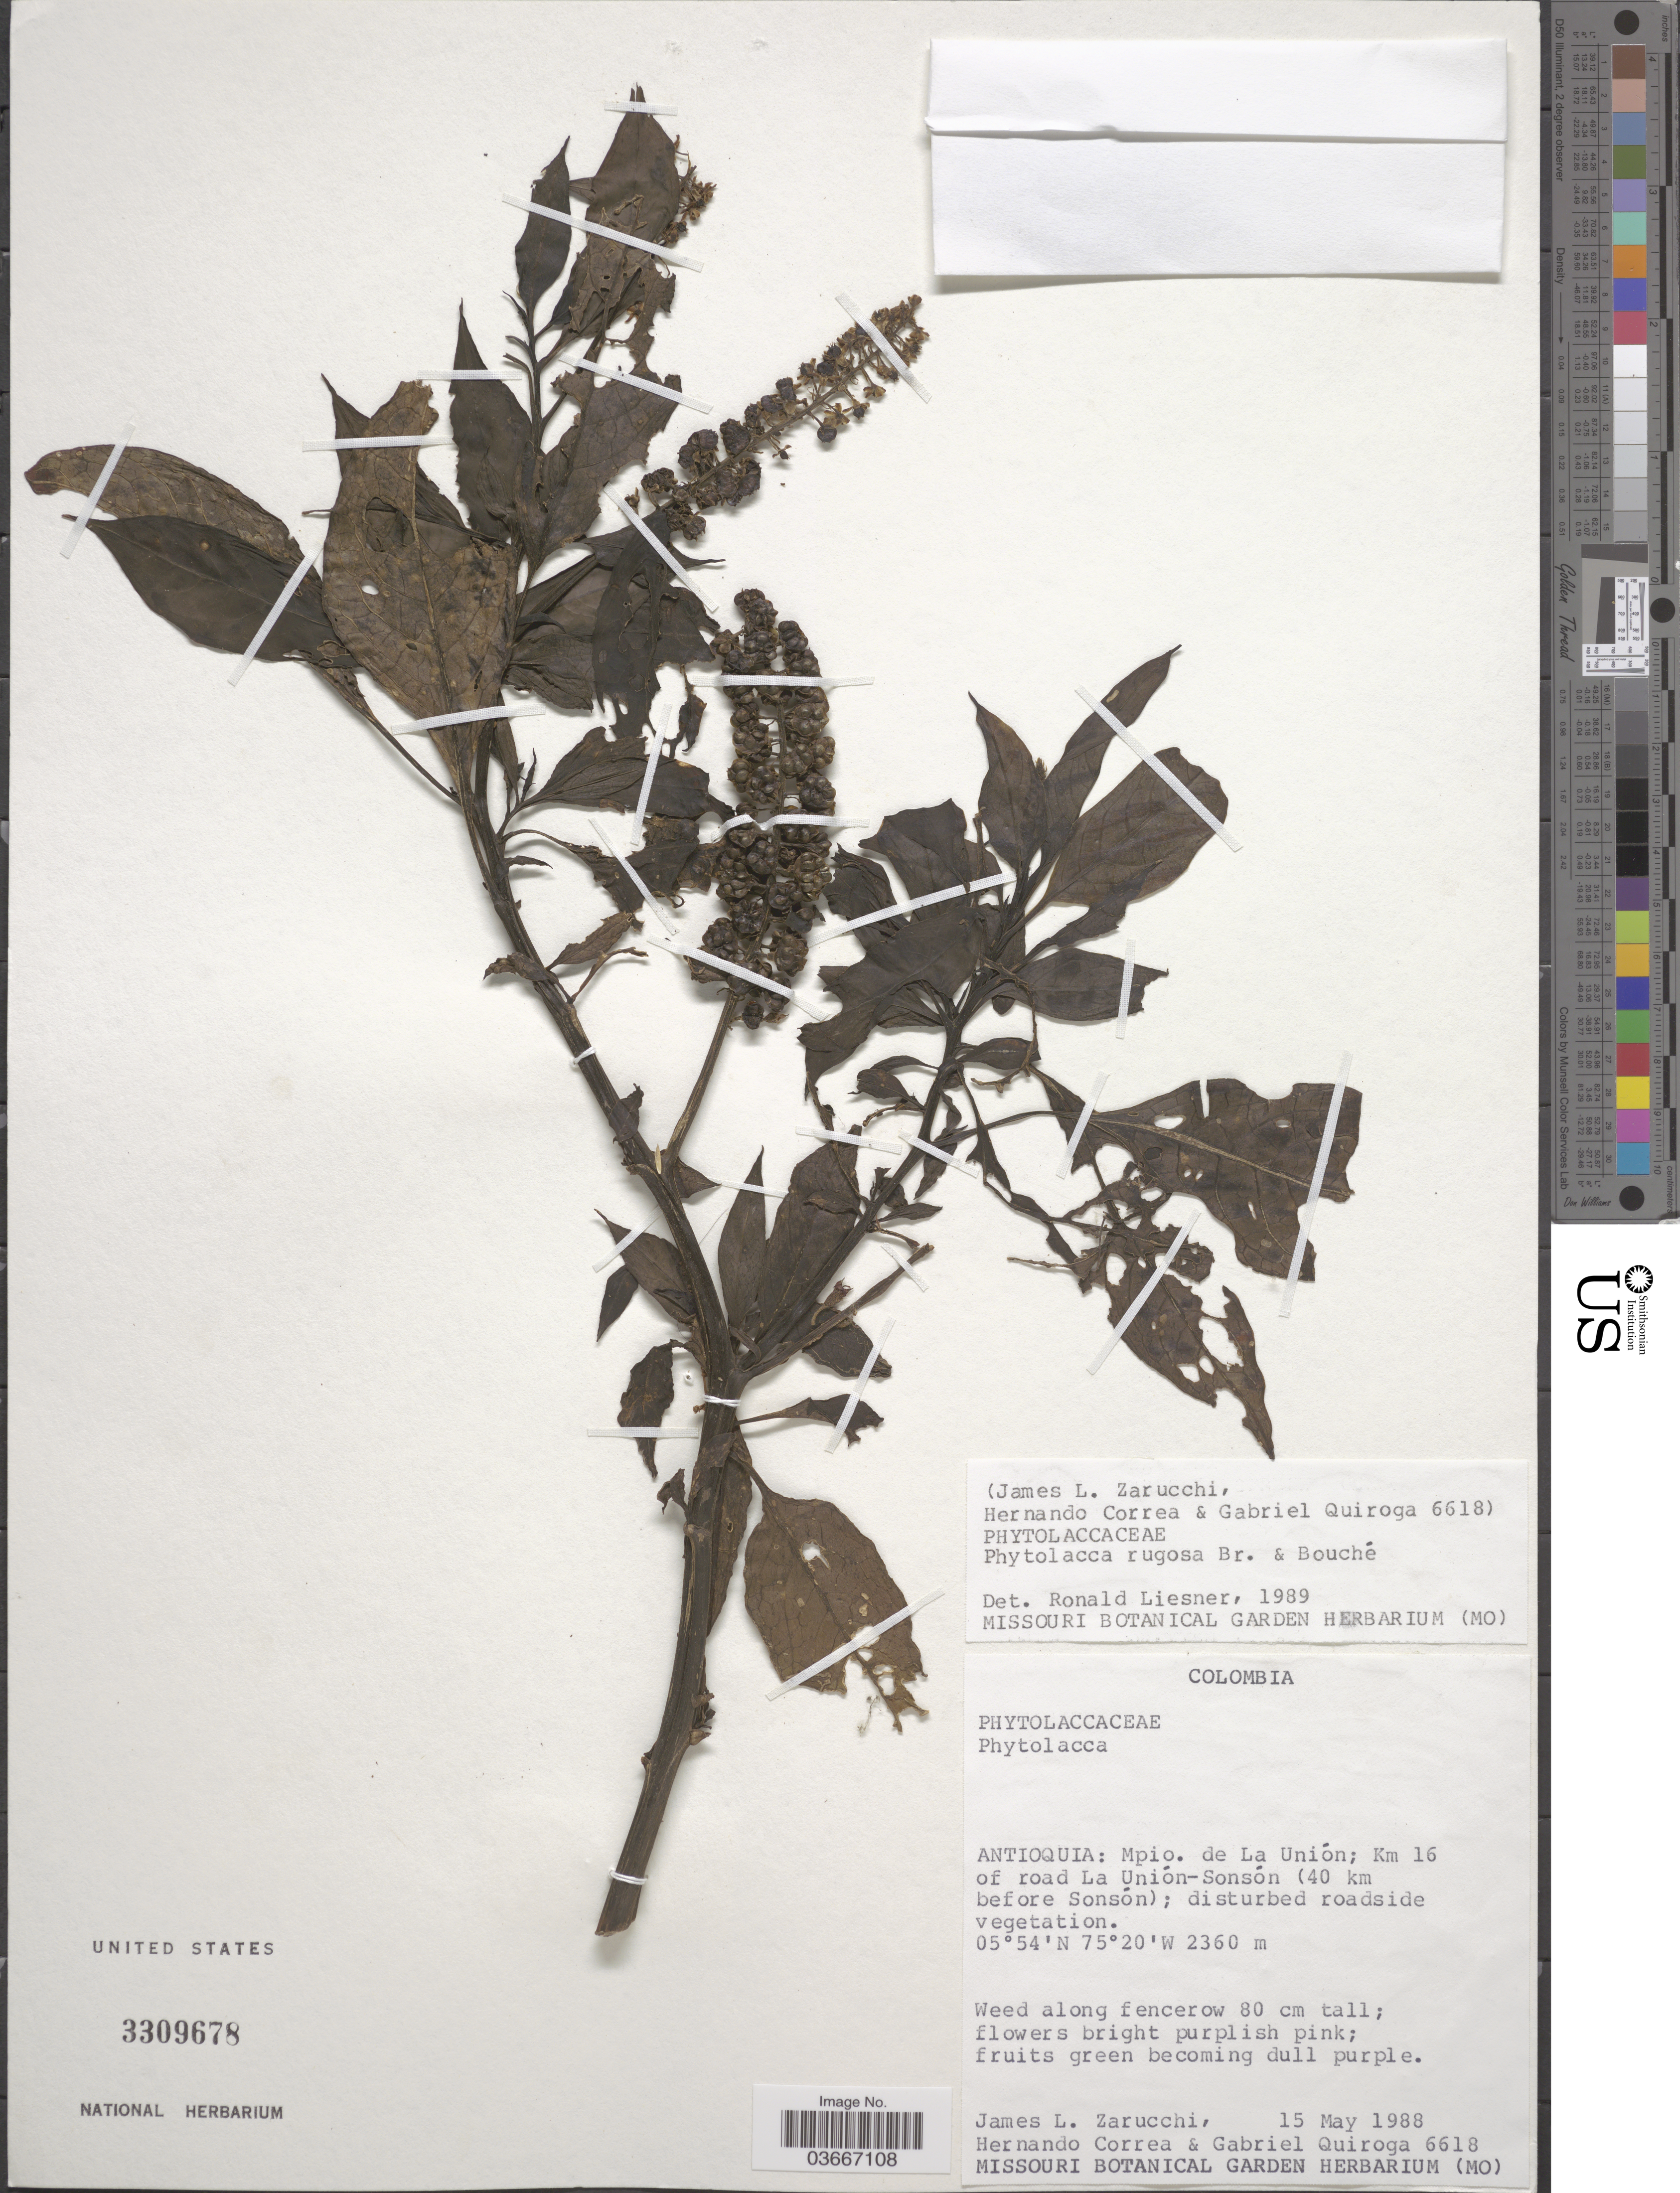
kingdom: Plantae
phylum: Tracheophyta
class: Magnoliopsida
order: Caryophyllales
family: Phytolaccaceae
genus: Phytolacca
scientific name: Phytolacca rugosa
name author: A. Braun & C.D. Bouché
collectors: J. L. Zarucchi, H. Correa & G. Quiroga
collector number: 6618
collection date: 1988-05-15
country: Colombia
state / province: Antioquia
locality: Mpio. de La Unión; Km 16 of road La Unión-Sonsón (40 km before Sonsón).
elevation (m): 2360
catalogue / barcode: US 3309678